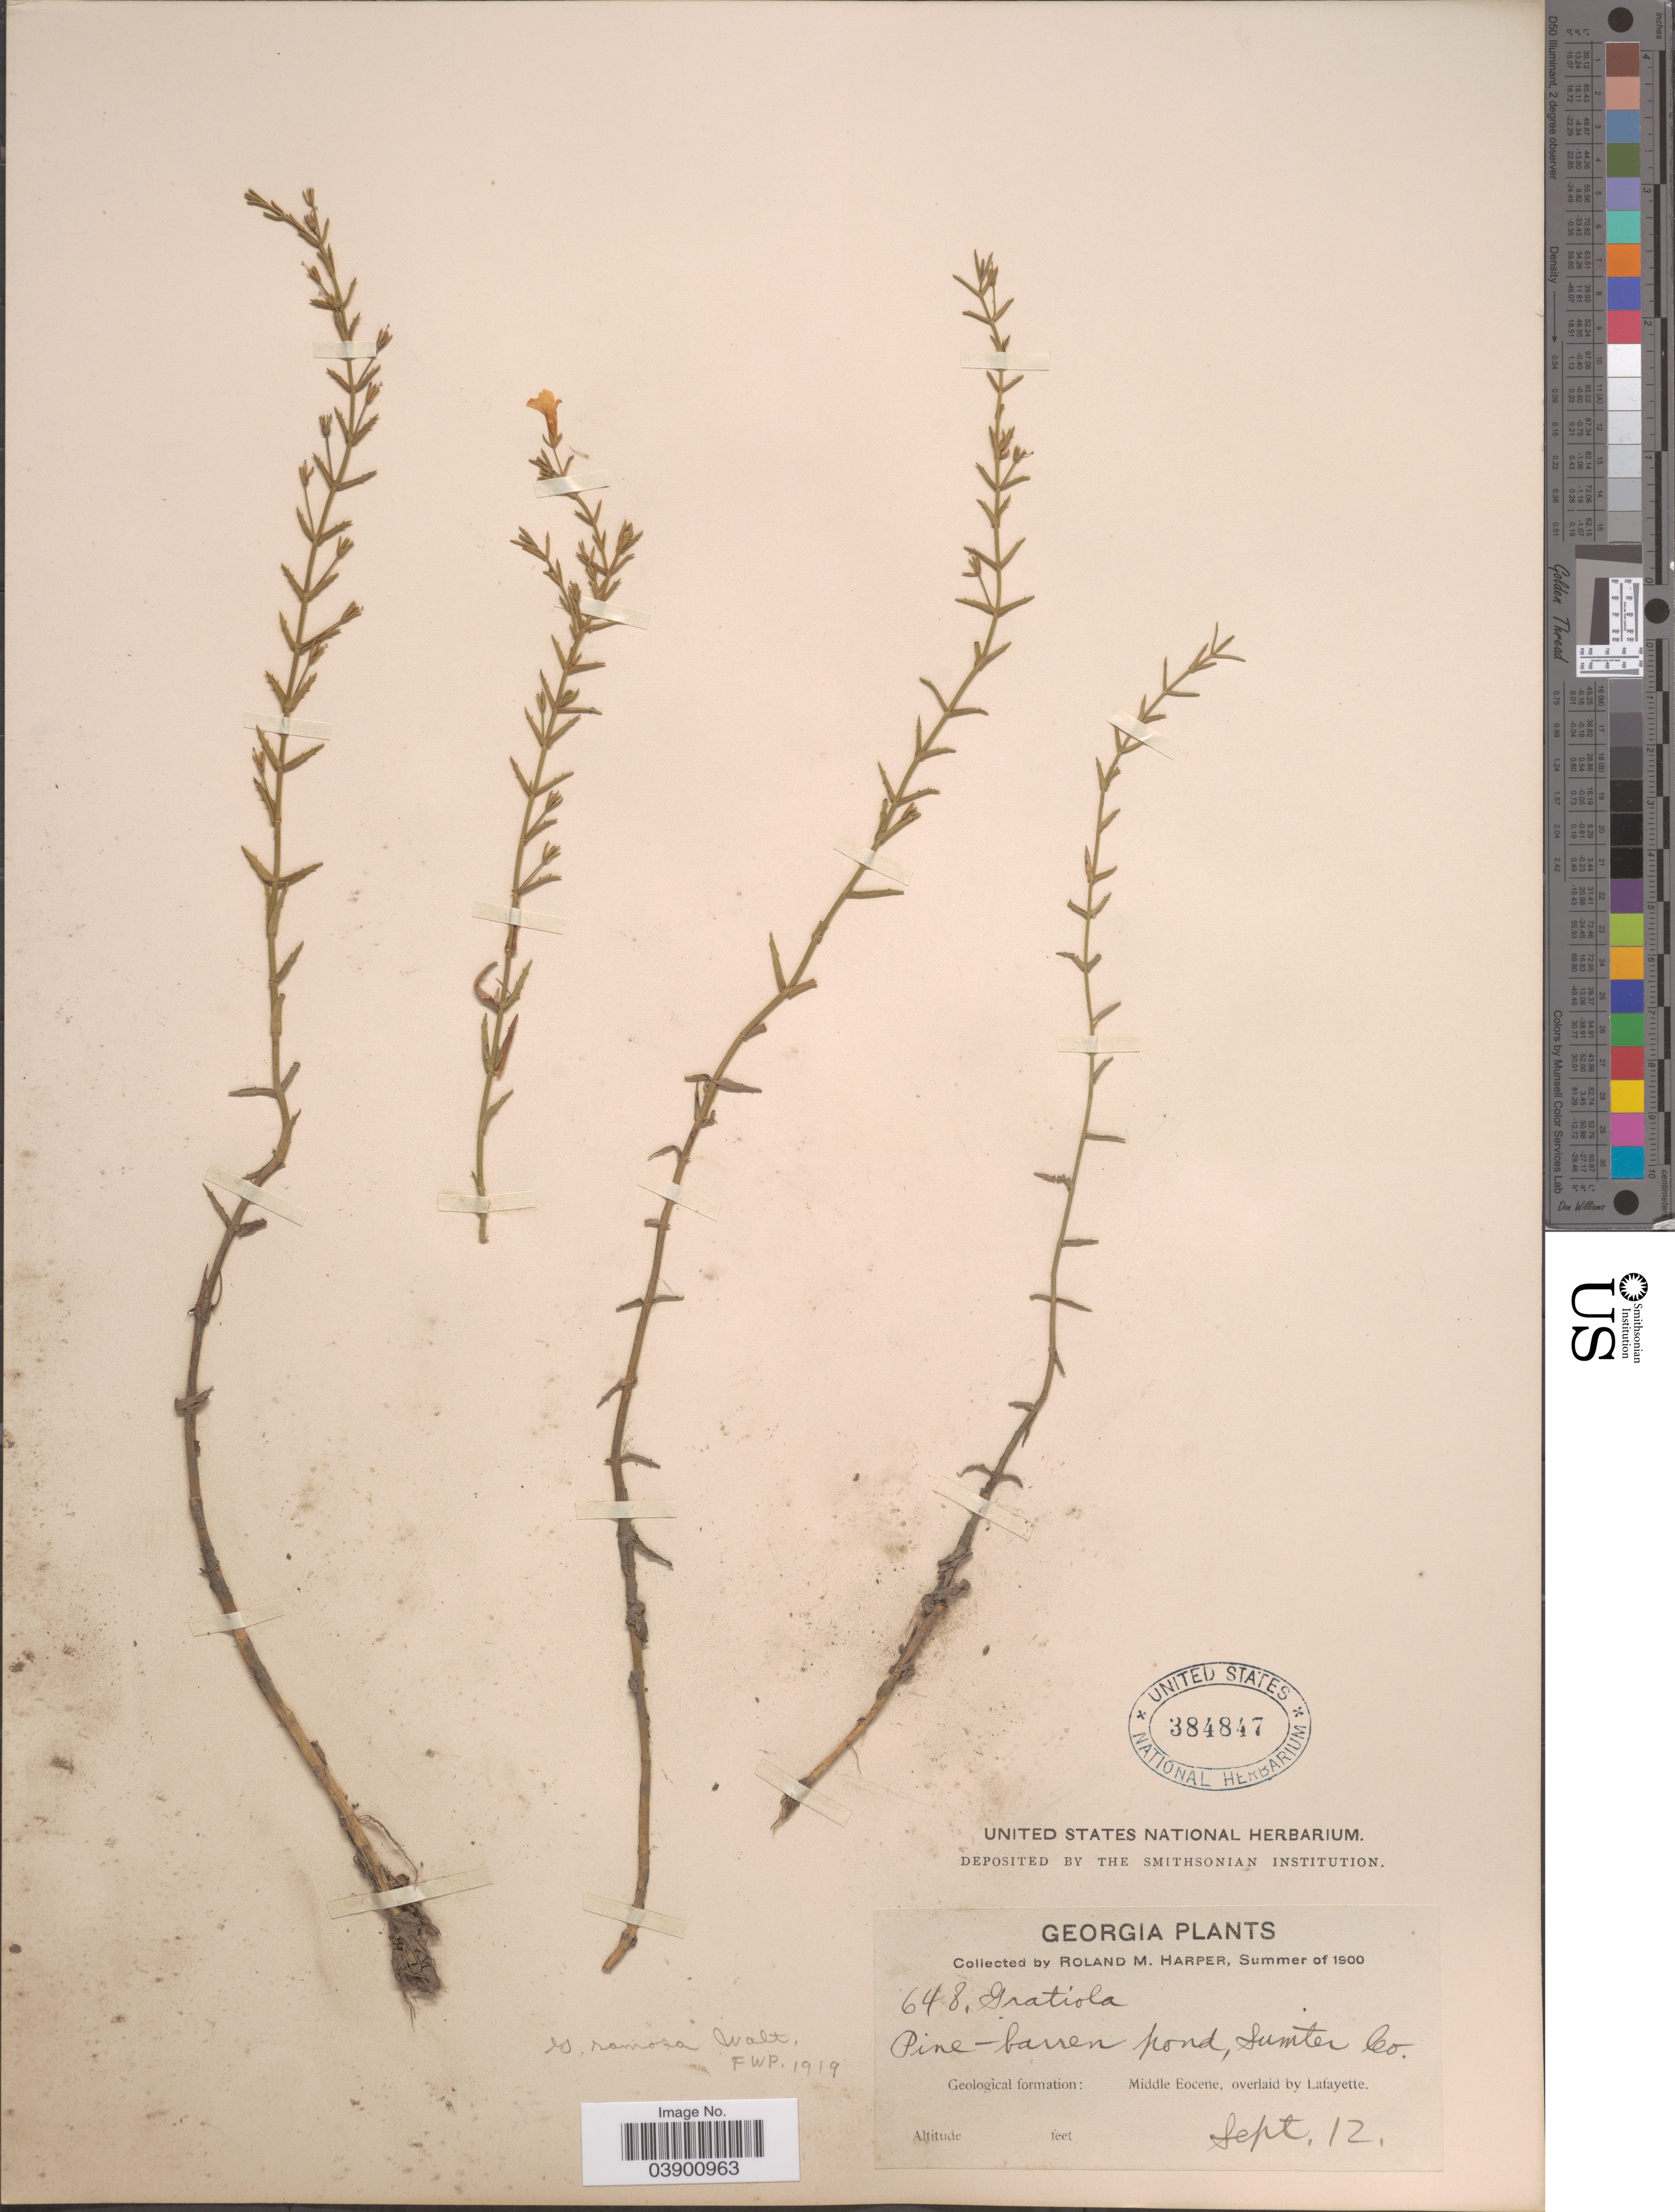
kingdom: Plantae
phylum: Tracheophyta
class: Magnoliopsida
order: Lamiales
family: Plantaginaceae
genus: Gratiola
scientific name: Gratiola ramosa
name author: Walter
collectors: R. M. Harper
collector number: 648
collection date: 1900-09-12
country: United States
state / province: Georgia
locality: Sumter Co. Middel Eocene, overlaid by Lafayette.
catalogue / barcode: US 384847